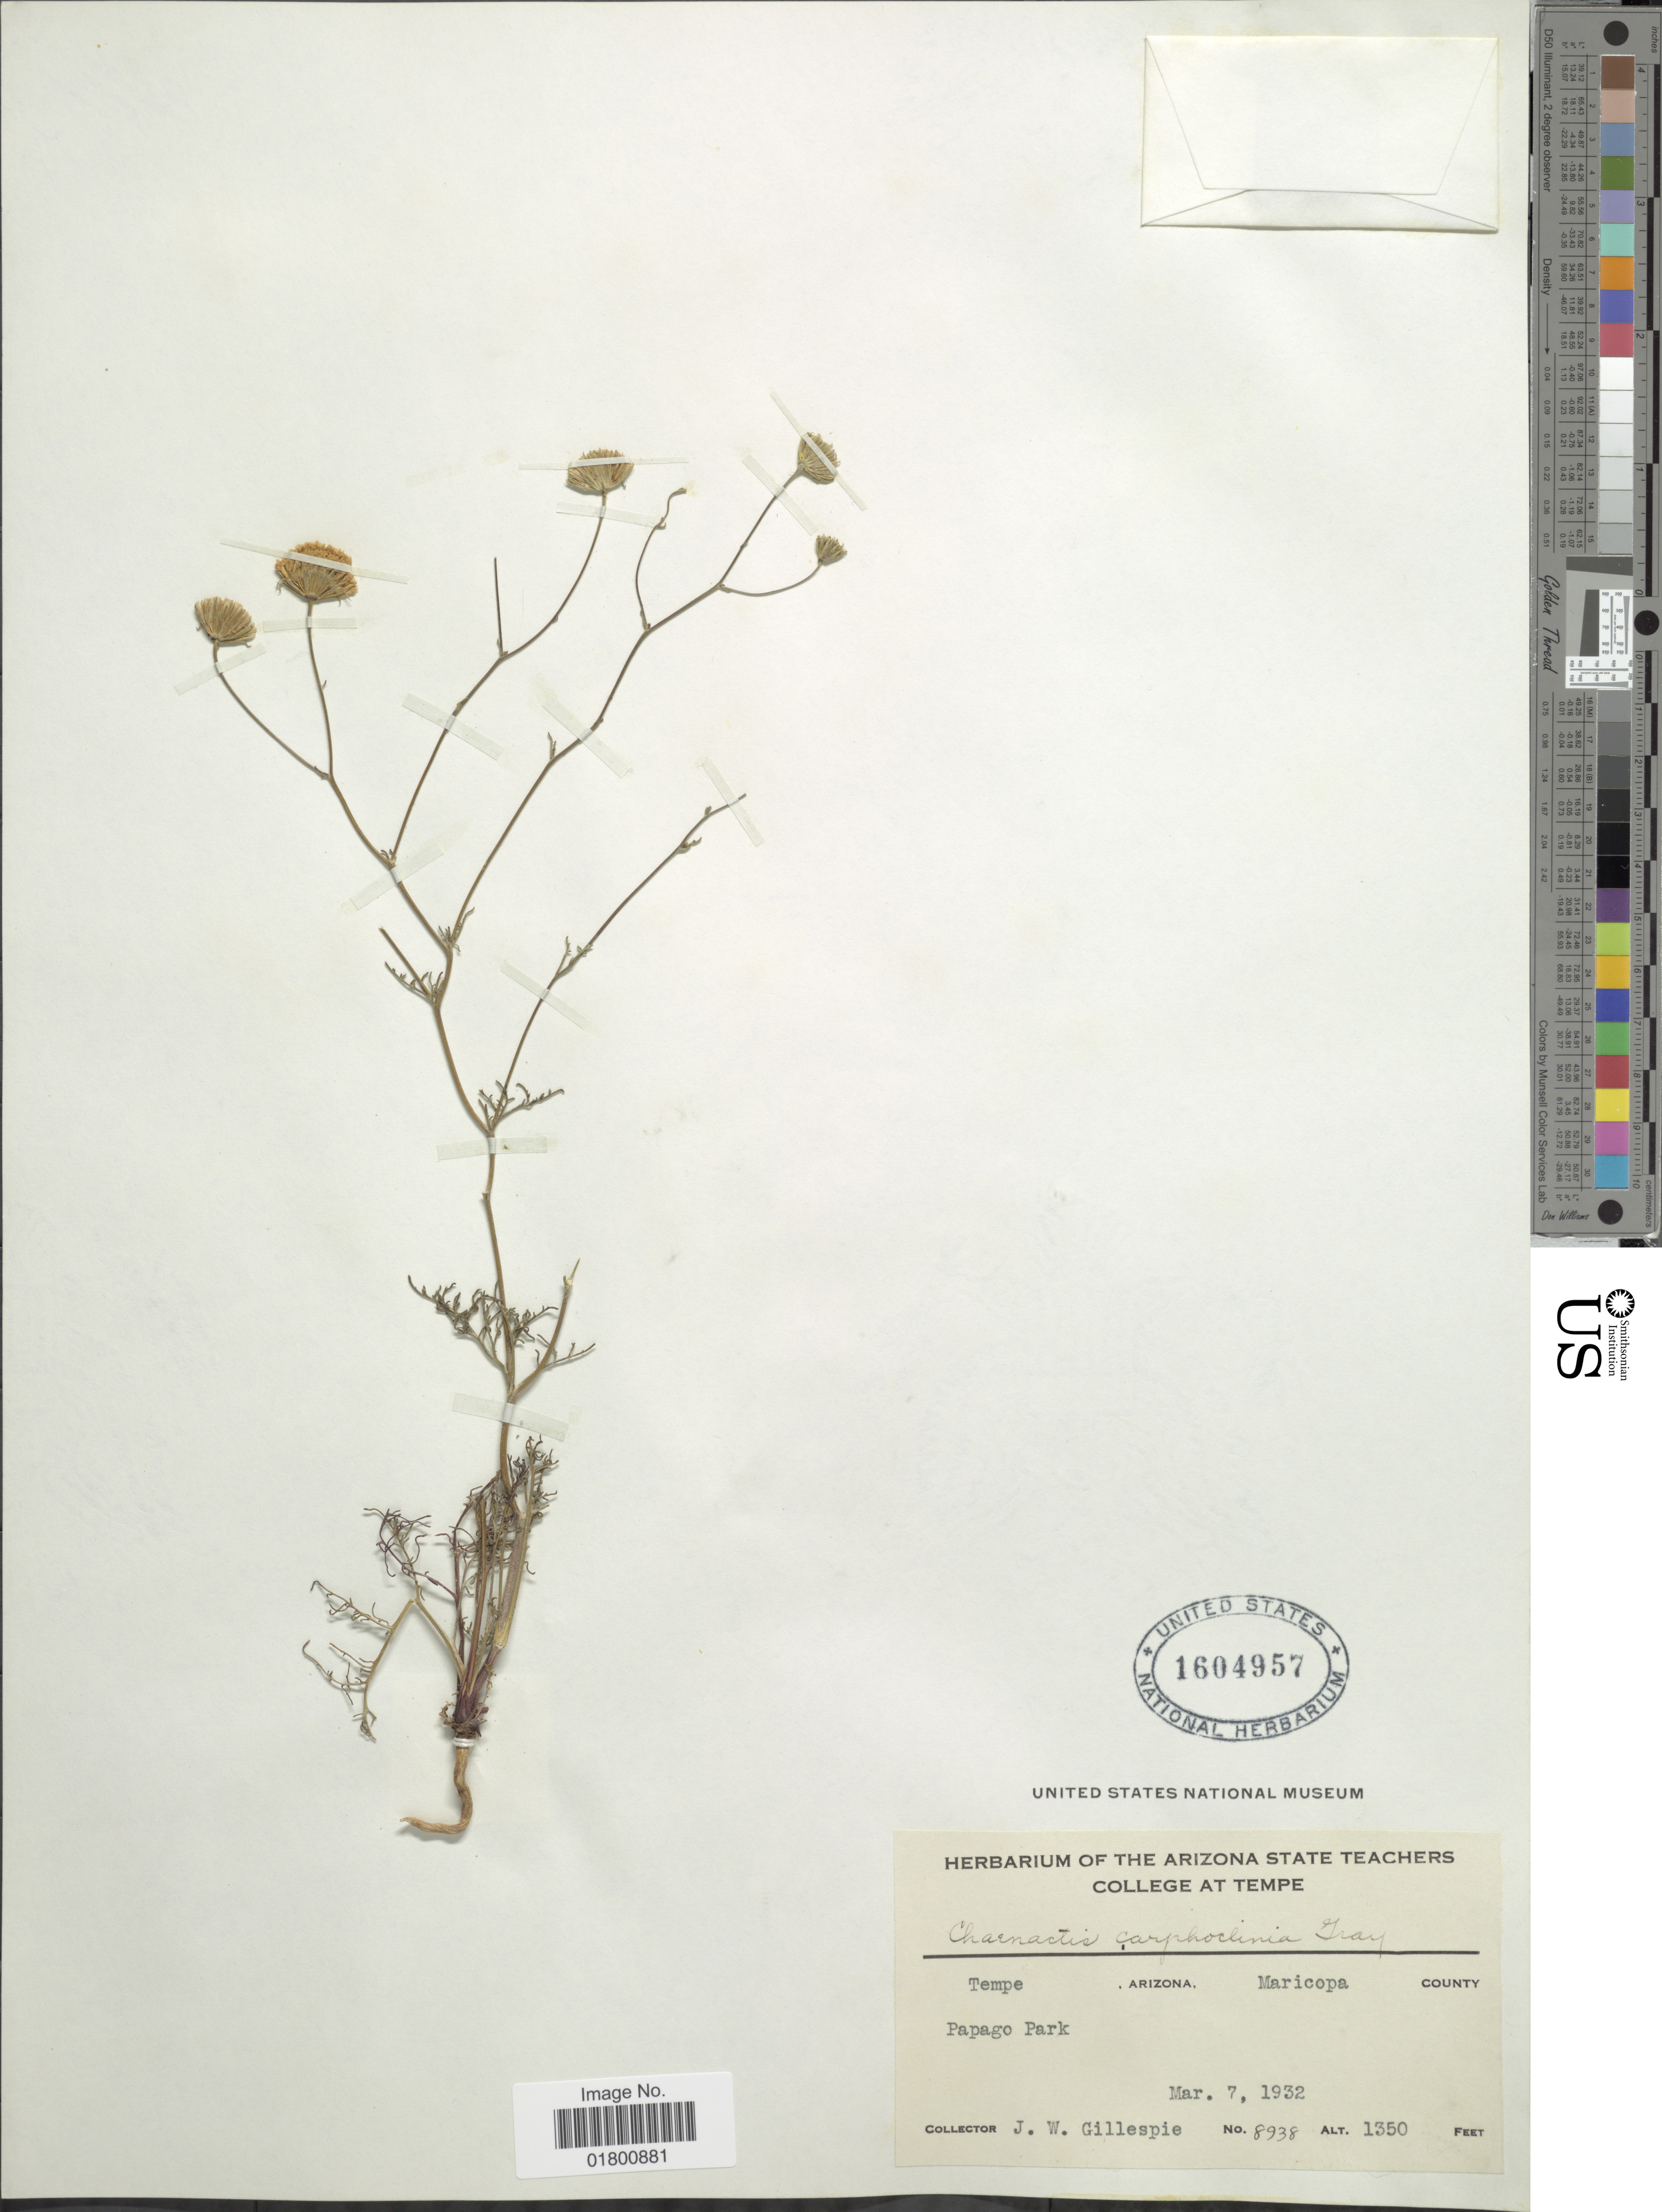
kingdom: Plantae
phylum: Tracheophyta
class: Magnoliopsida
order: Asterales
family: Asteraceae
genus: Chaenactis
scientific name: Chaenactis carphoclinia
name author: A. Gray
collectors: J. W. Gillespie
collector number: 8938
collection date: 1932-03-07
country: United States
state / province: Arizona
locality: Tempe, Maricopa County, Papago Park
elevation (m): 411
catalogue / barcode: US 1604957